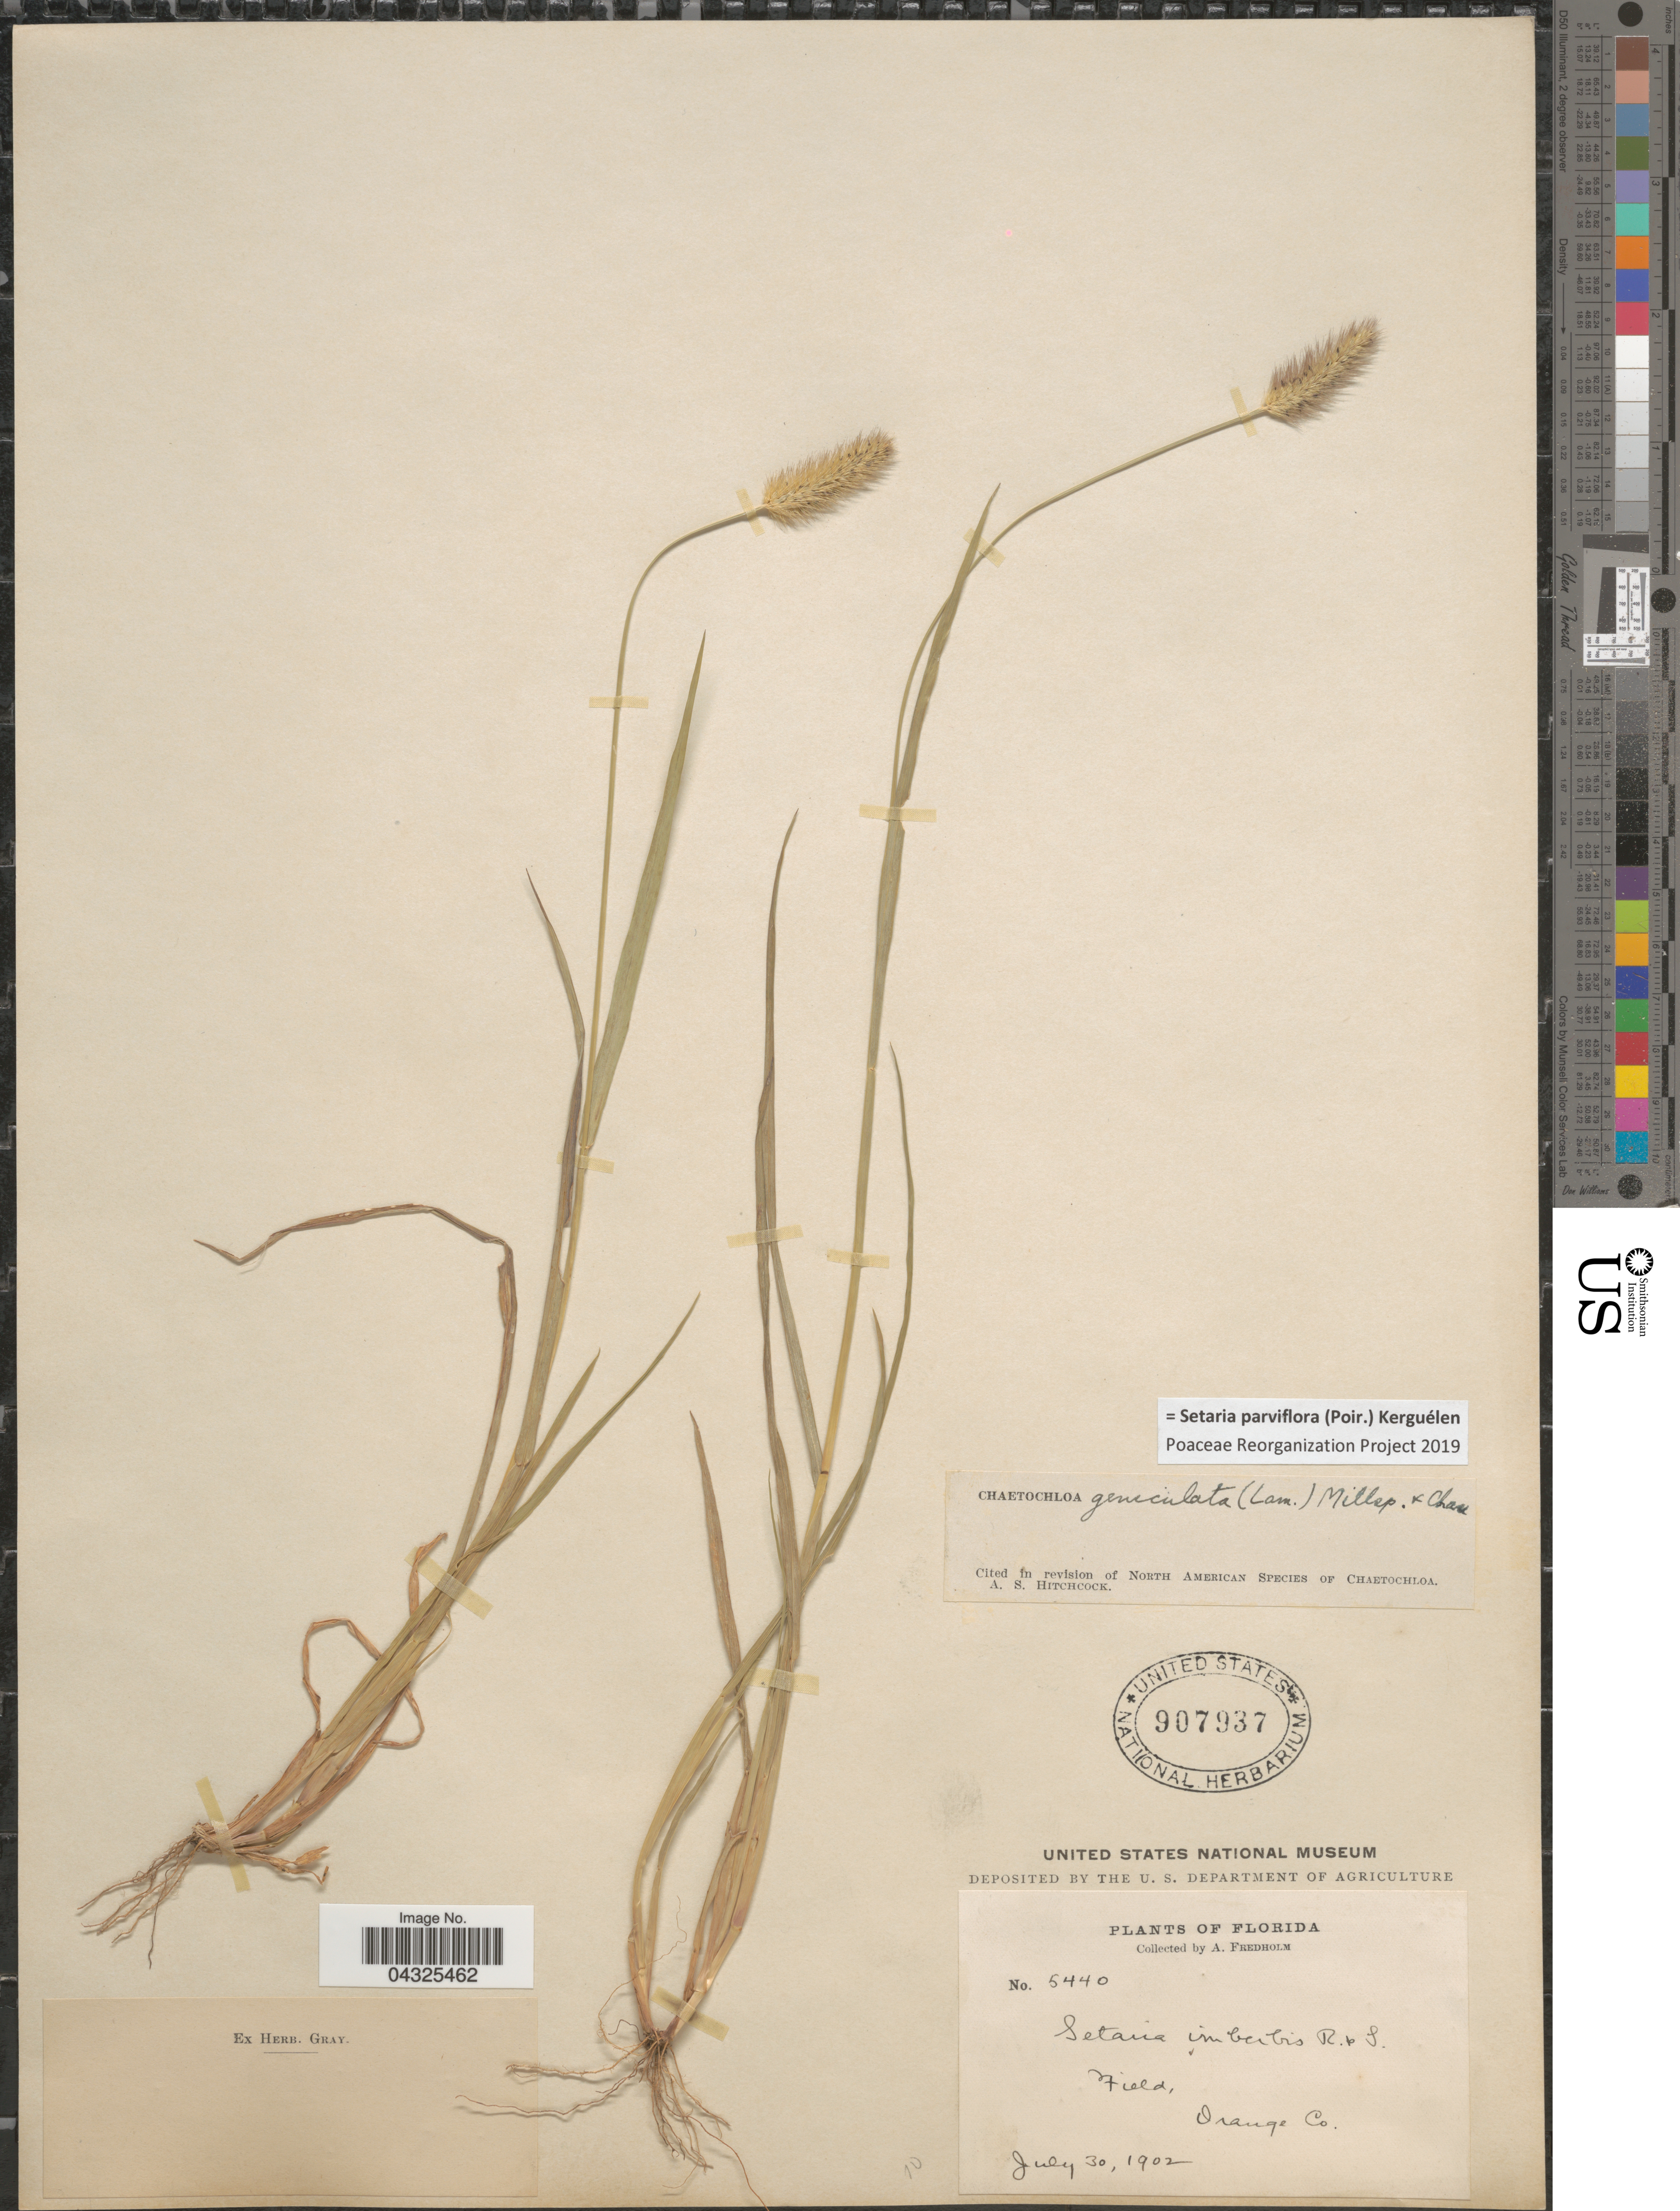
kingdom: Plantae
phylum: Tracheophyta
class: Liliopsida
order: Poales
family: Poaceae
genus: Setaria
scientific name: Setaria parviflora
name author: (Poir.) Kerguélen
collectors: A. Fredholm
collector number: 5440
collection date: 1902-07-30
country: United States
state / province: Florida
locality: Field, Orange Co.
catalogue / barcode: US 907937